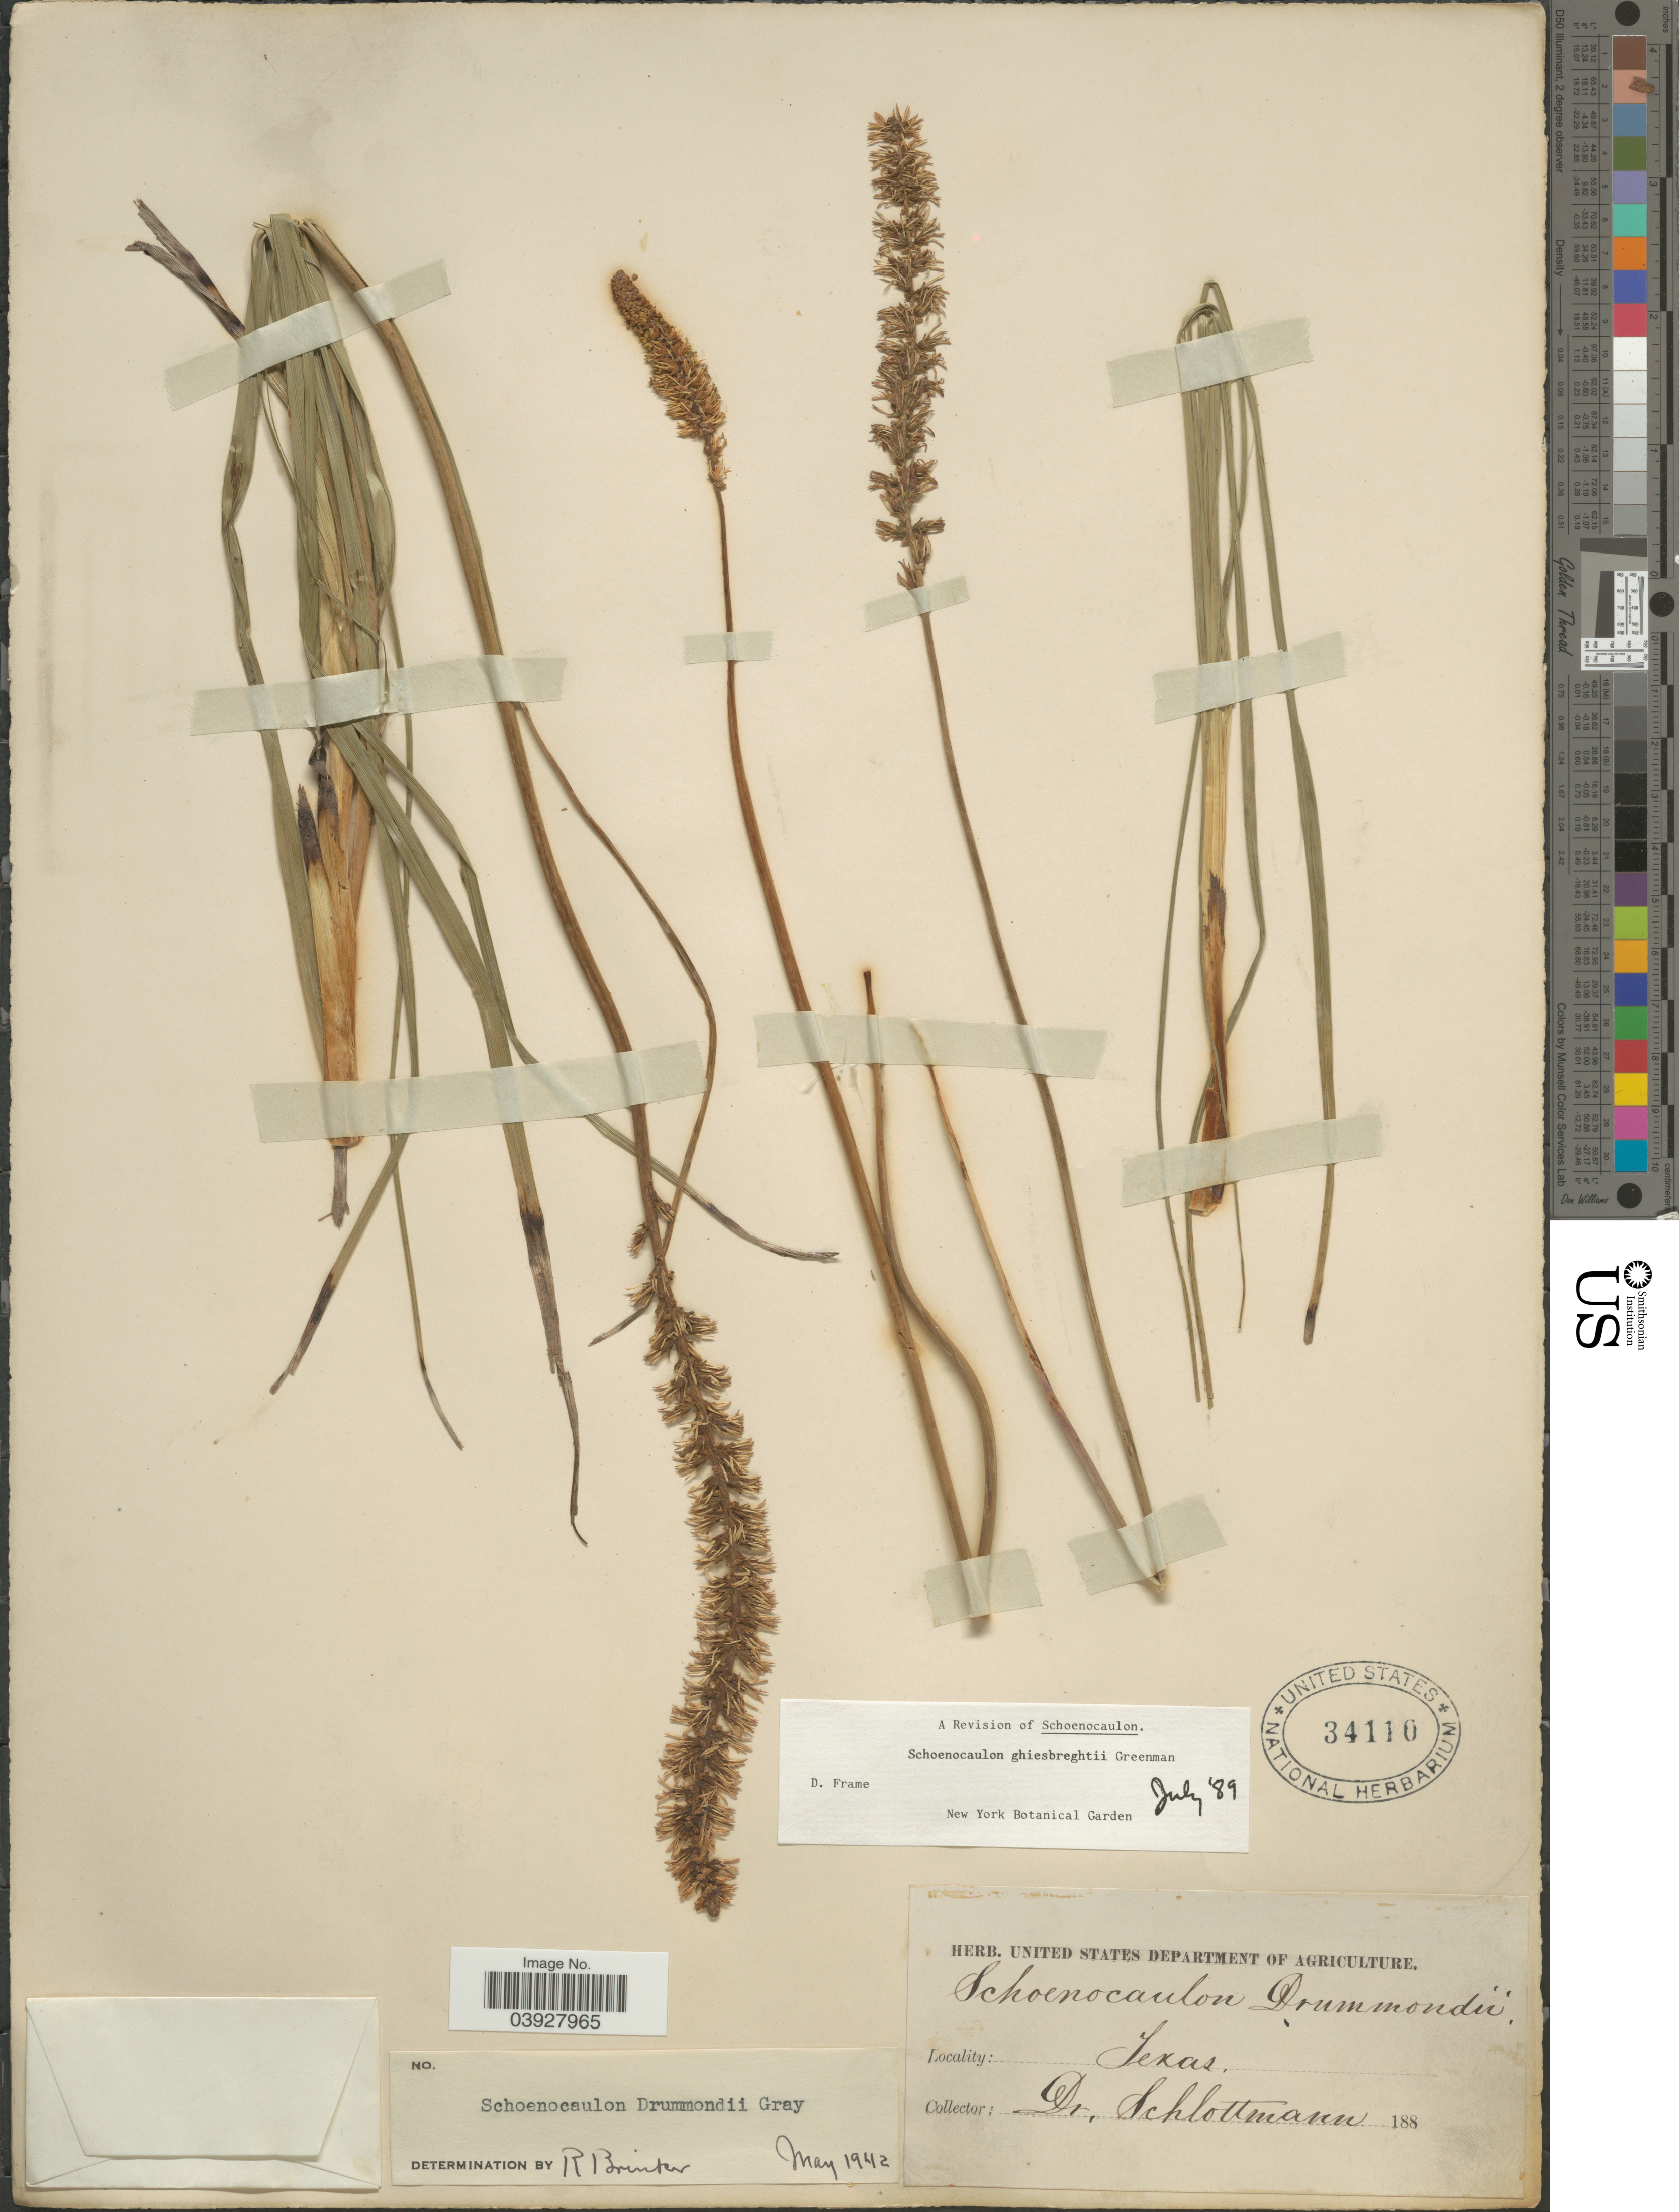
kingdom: Plantae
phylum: Tracheophyta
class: Liliopsida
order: Liliales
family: Melanthiaceae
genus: Schoenocaulon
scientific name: Schoenocaulon ghiesbreghtii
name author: Greenm.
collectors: -. Schlottmann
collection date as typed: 188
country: United States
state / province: Texas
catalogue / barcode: US 34110